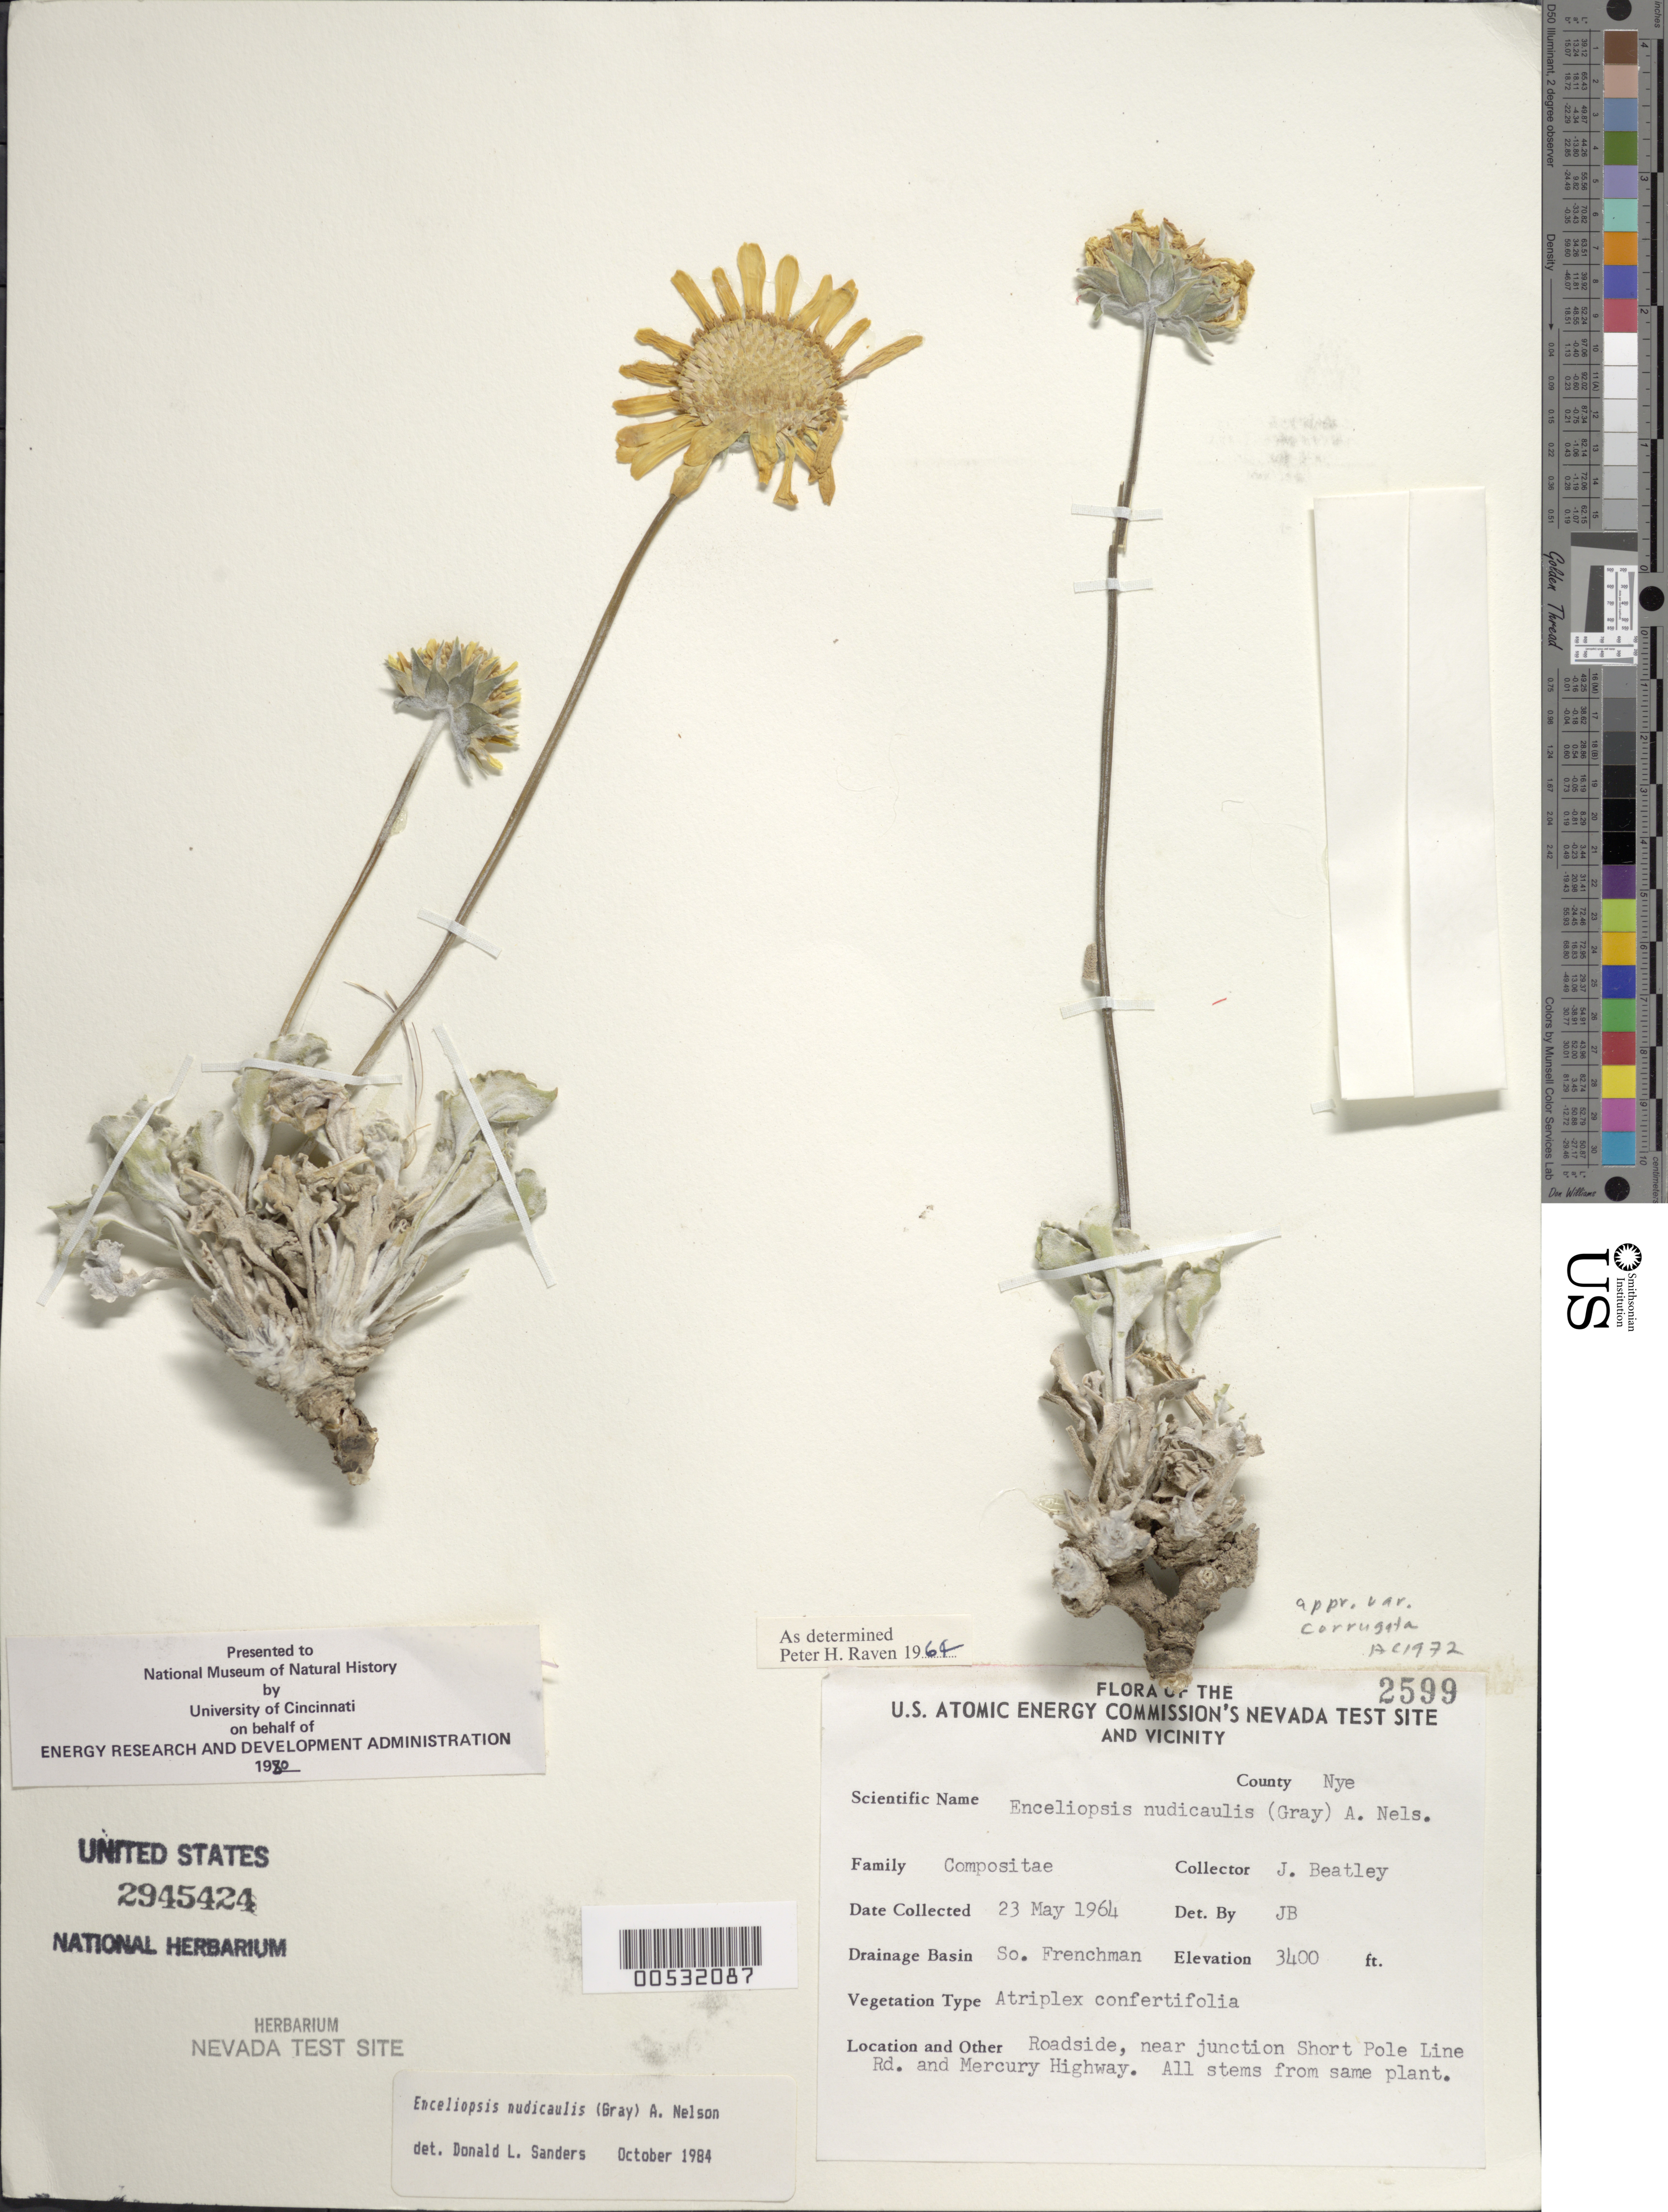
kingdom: Plantae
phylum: Tracheophyta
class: Magnoliopsida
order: Asterales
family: Asteraceae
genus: Enceliopsis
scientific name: Enceliopsis nudicaulis var. corrugata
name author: (A. Gray) A. Nelson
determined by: Sanders, D.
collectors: J. C. Beatley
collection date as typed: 23 May 1964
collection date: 1964-05-23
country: United States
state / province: Nevada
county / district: Nye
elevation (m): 1036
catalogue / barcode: US 2945424